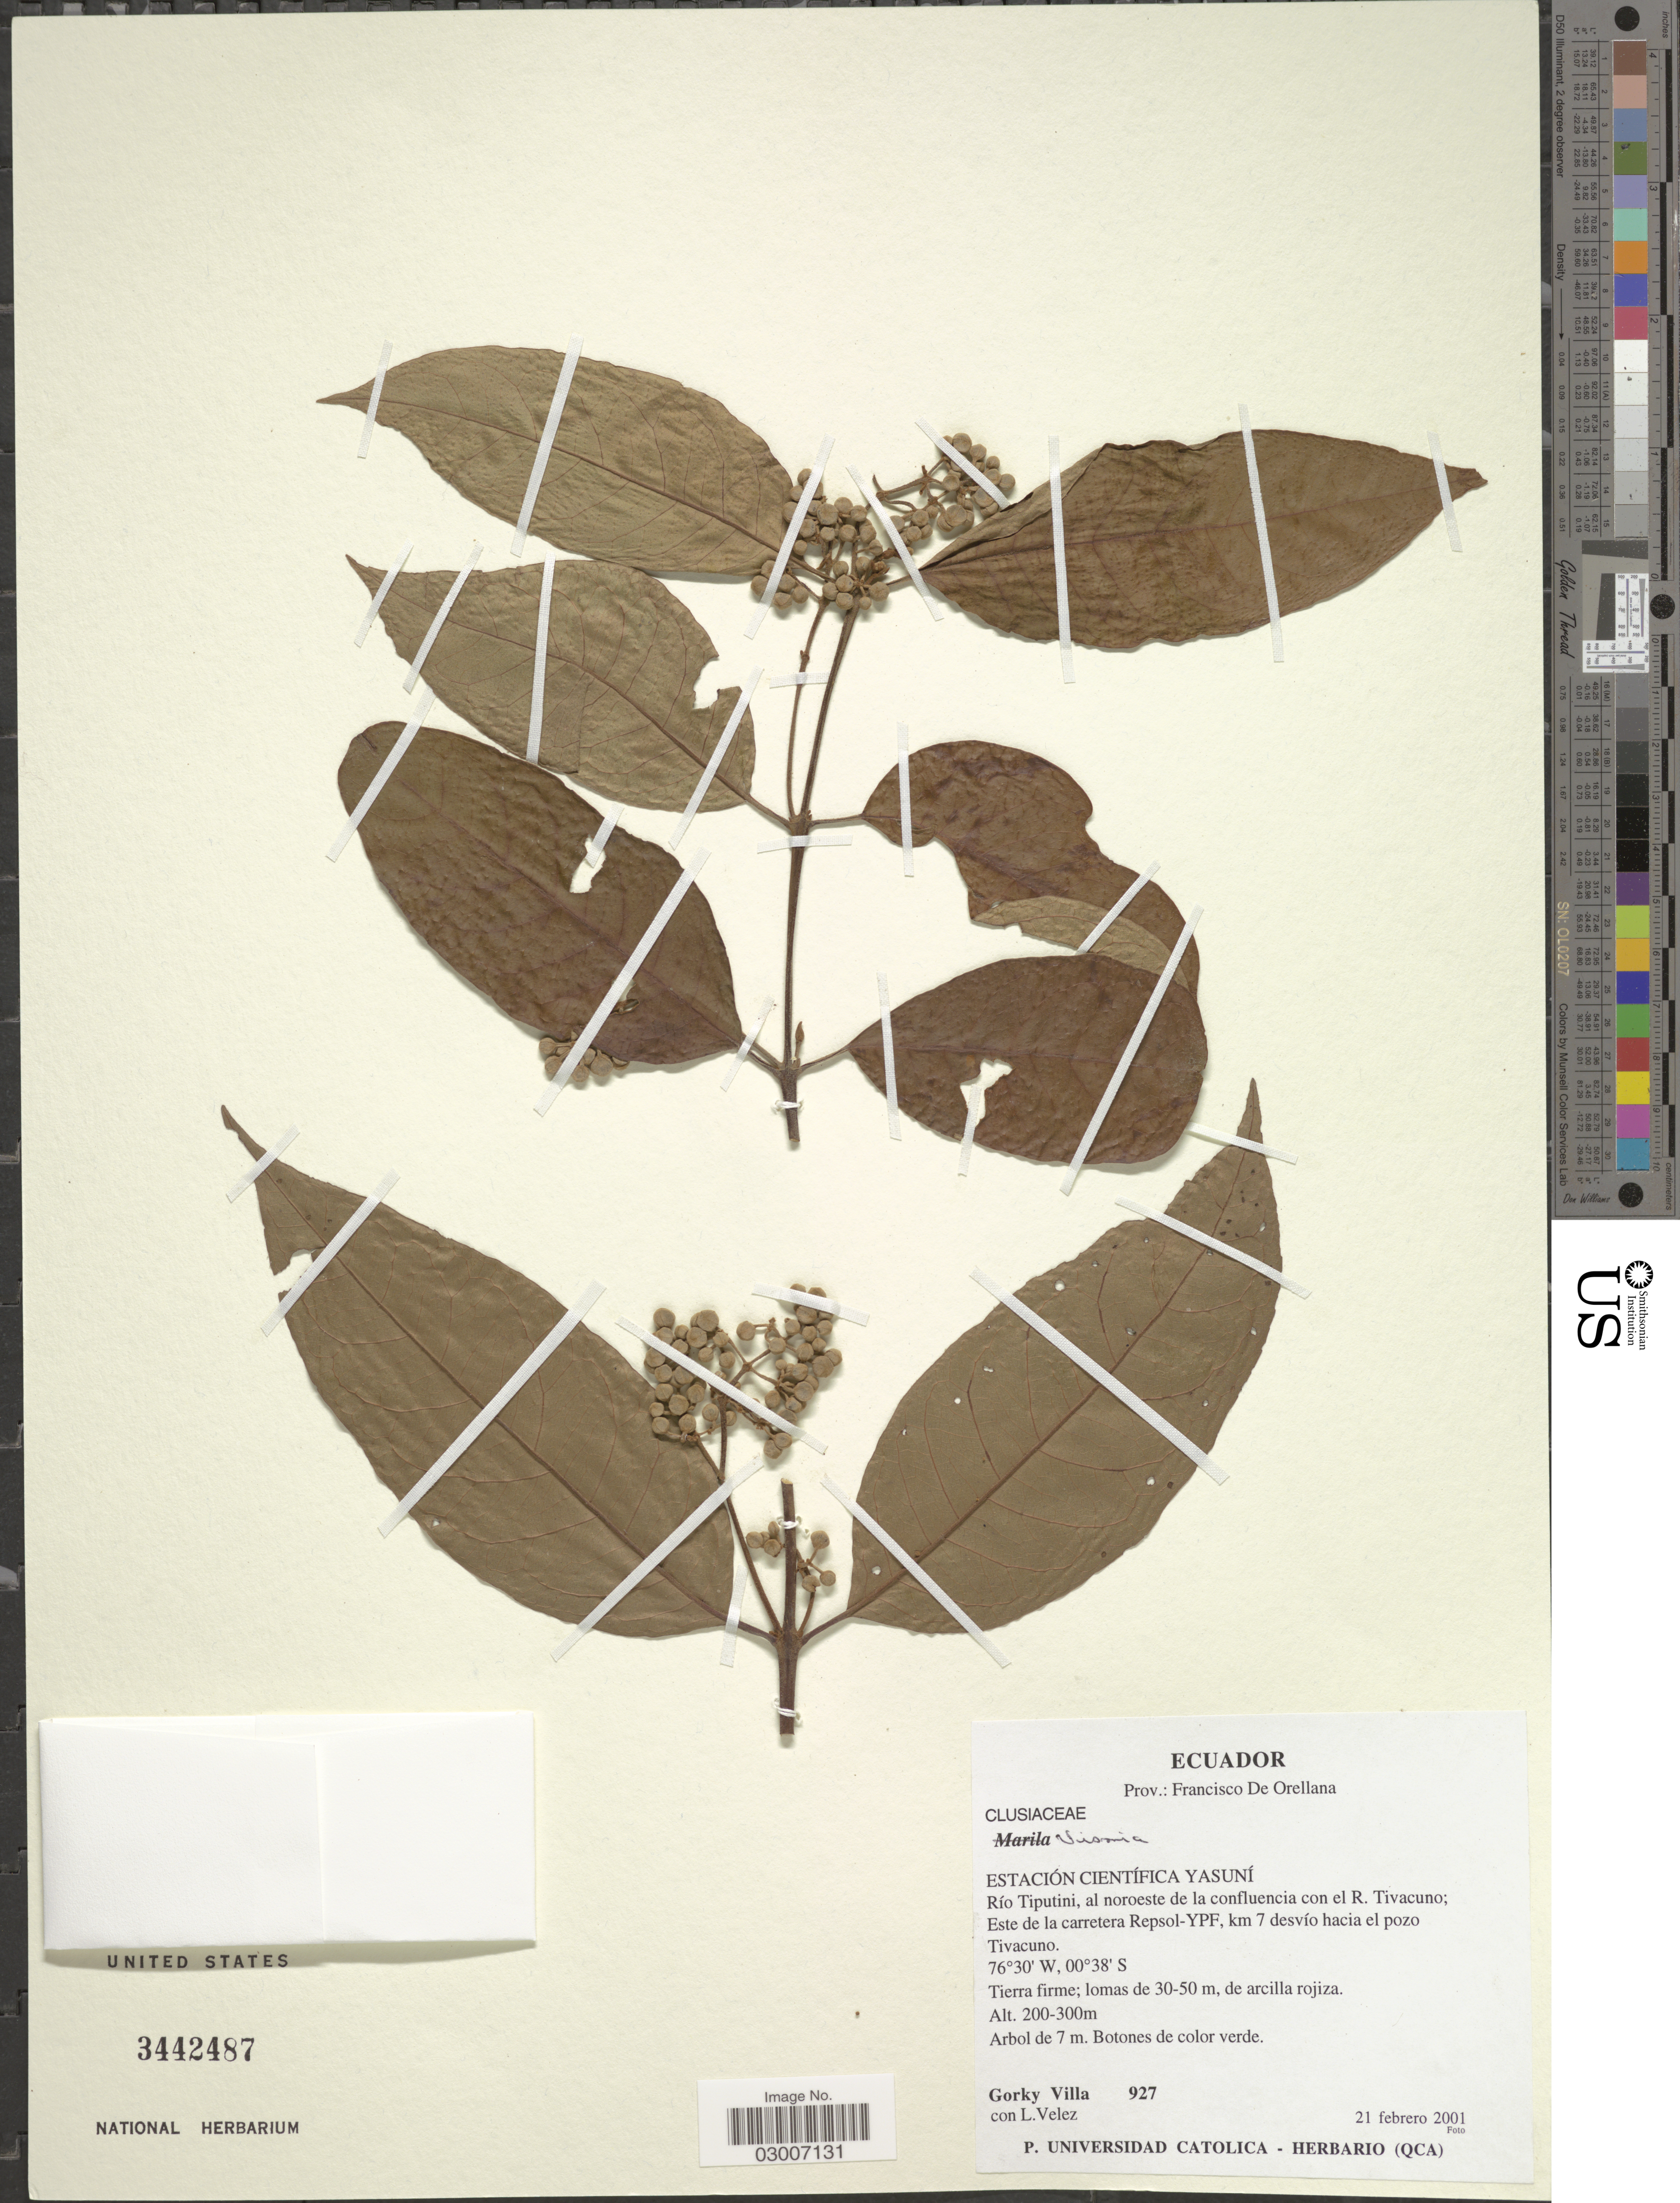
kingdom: Plantae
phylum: Tracheophyta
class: Magnoliopsida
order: Malpighiales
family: Hypericaceae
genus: Vismia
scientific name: Vismia sp.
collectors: G. Villa & L. Velez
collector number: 927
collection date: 2001-02-21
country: Ecuador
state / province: Orellana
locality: Prov.: Francisco De Orellana. ESTACIÓN CIENTÍFICA YASUNÍ. Río Tiputini, al noroeste de la confluencia con el R. Tivacuno; Este de la carretera Repsol-YPF, km 7 devíso hacia el pozo Tivacuno.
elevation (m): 200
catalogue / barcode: US 3442487